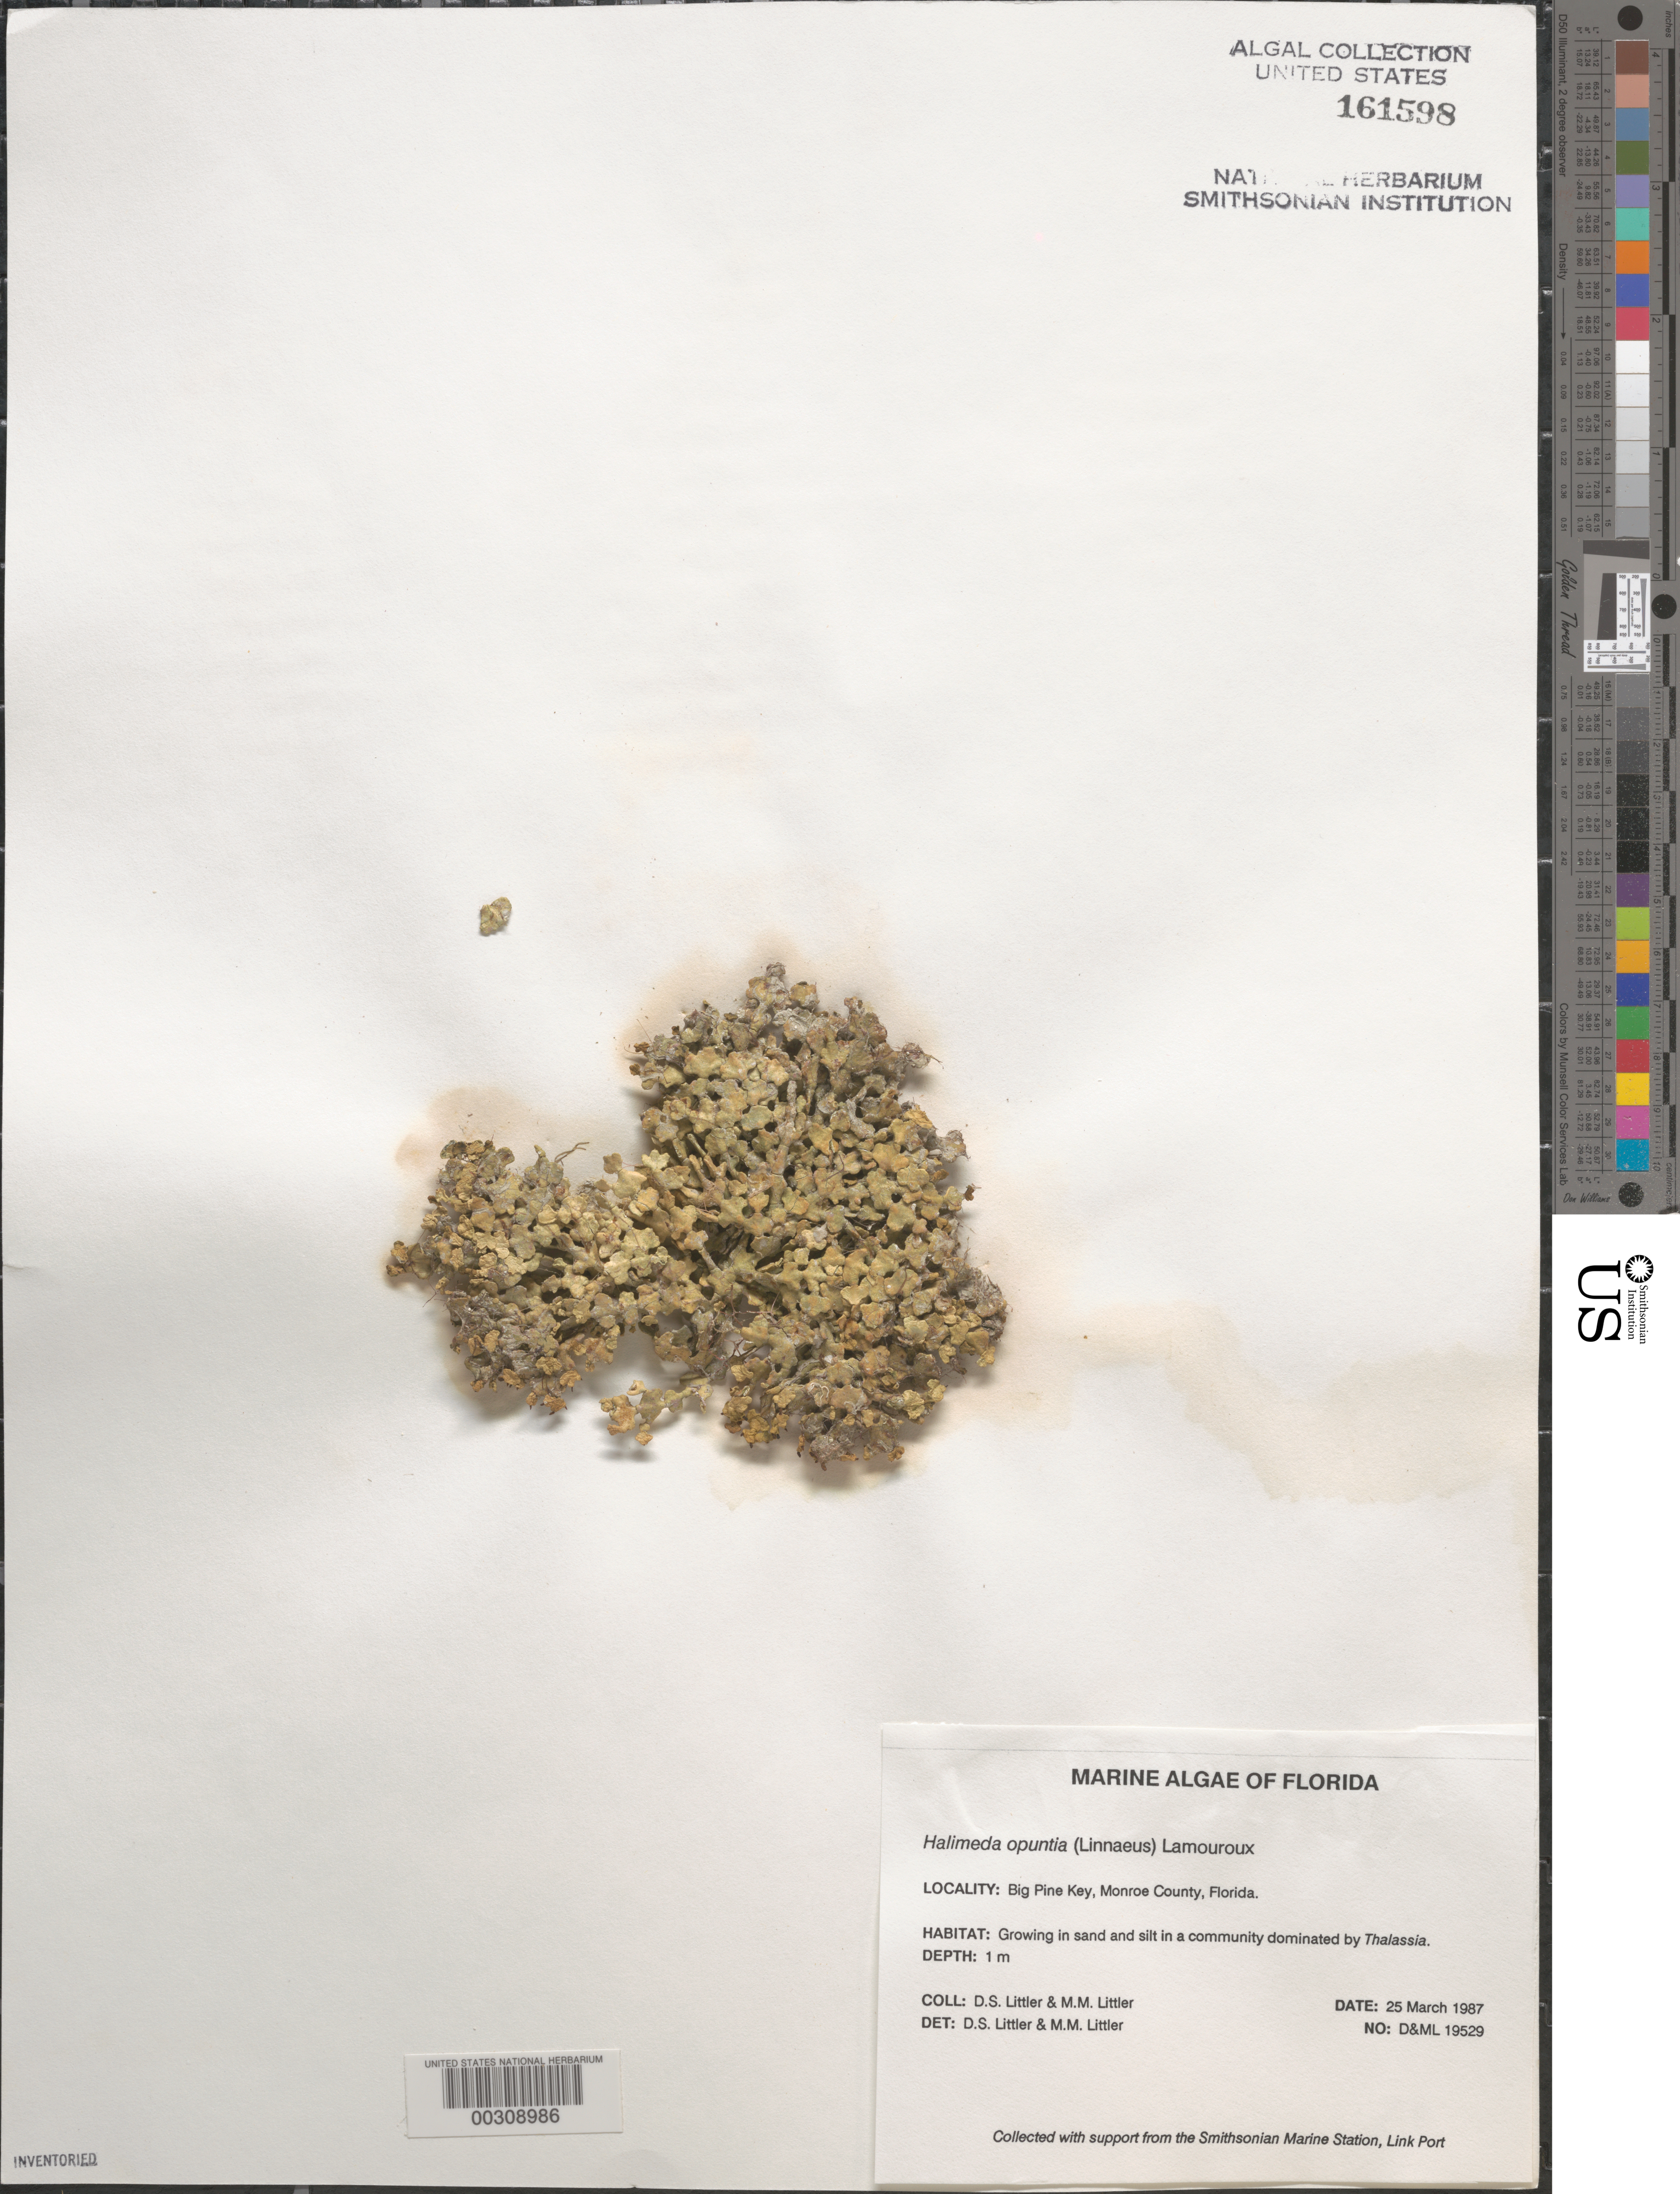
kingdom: Plantae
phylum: Chlorophyta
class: Ulvophyceae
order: Bryopsidales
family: Halimedaceae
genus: Halimeda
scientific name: Halimeda opuntia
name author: (L.) J.V.Lamouroux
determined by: Littler, D. S.; Littler, M. M.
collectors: D. S. Littler & M. M. Littler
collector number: D&ML 19529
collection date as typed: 25 Mar 1987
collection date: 1987-03-25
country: United States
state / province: Florida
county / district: Monroe County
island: Big Pine Key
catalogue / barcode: US 161598